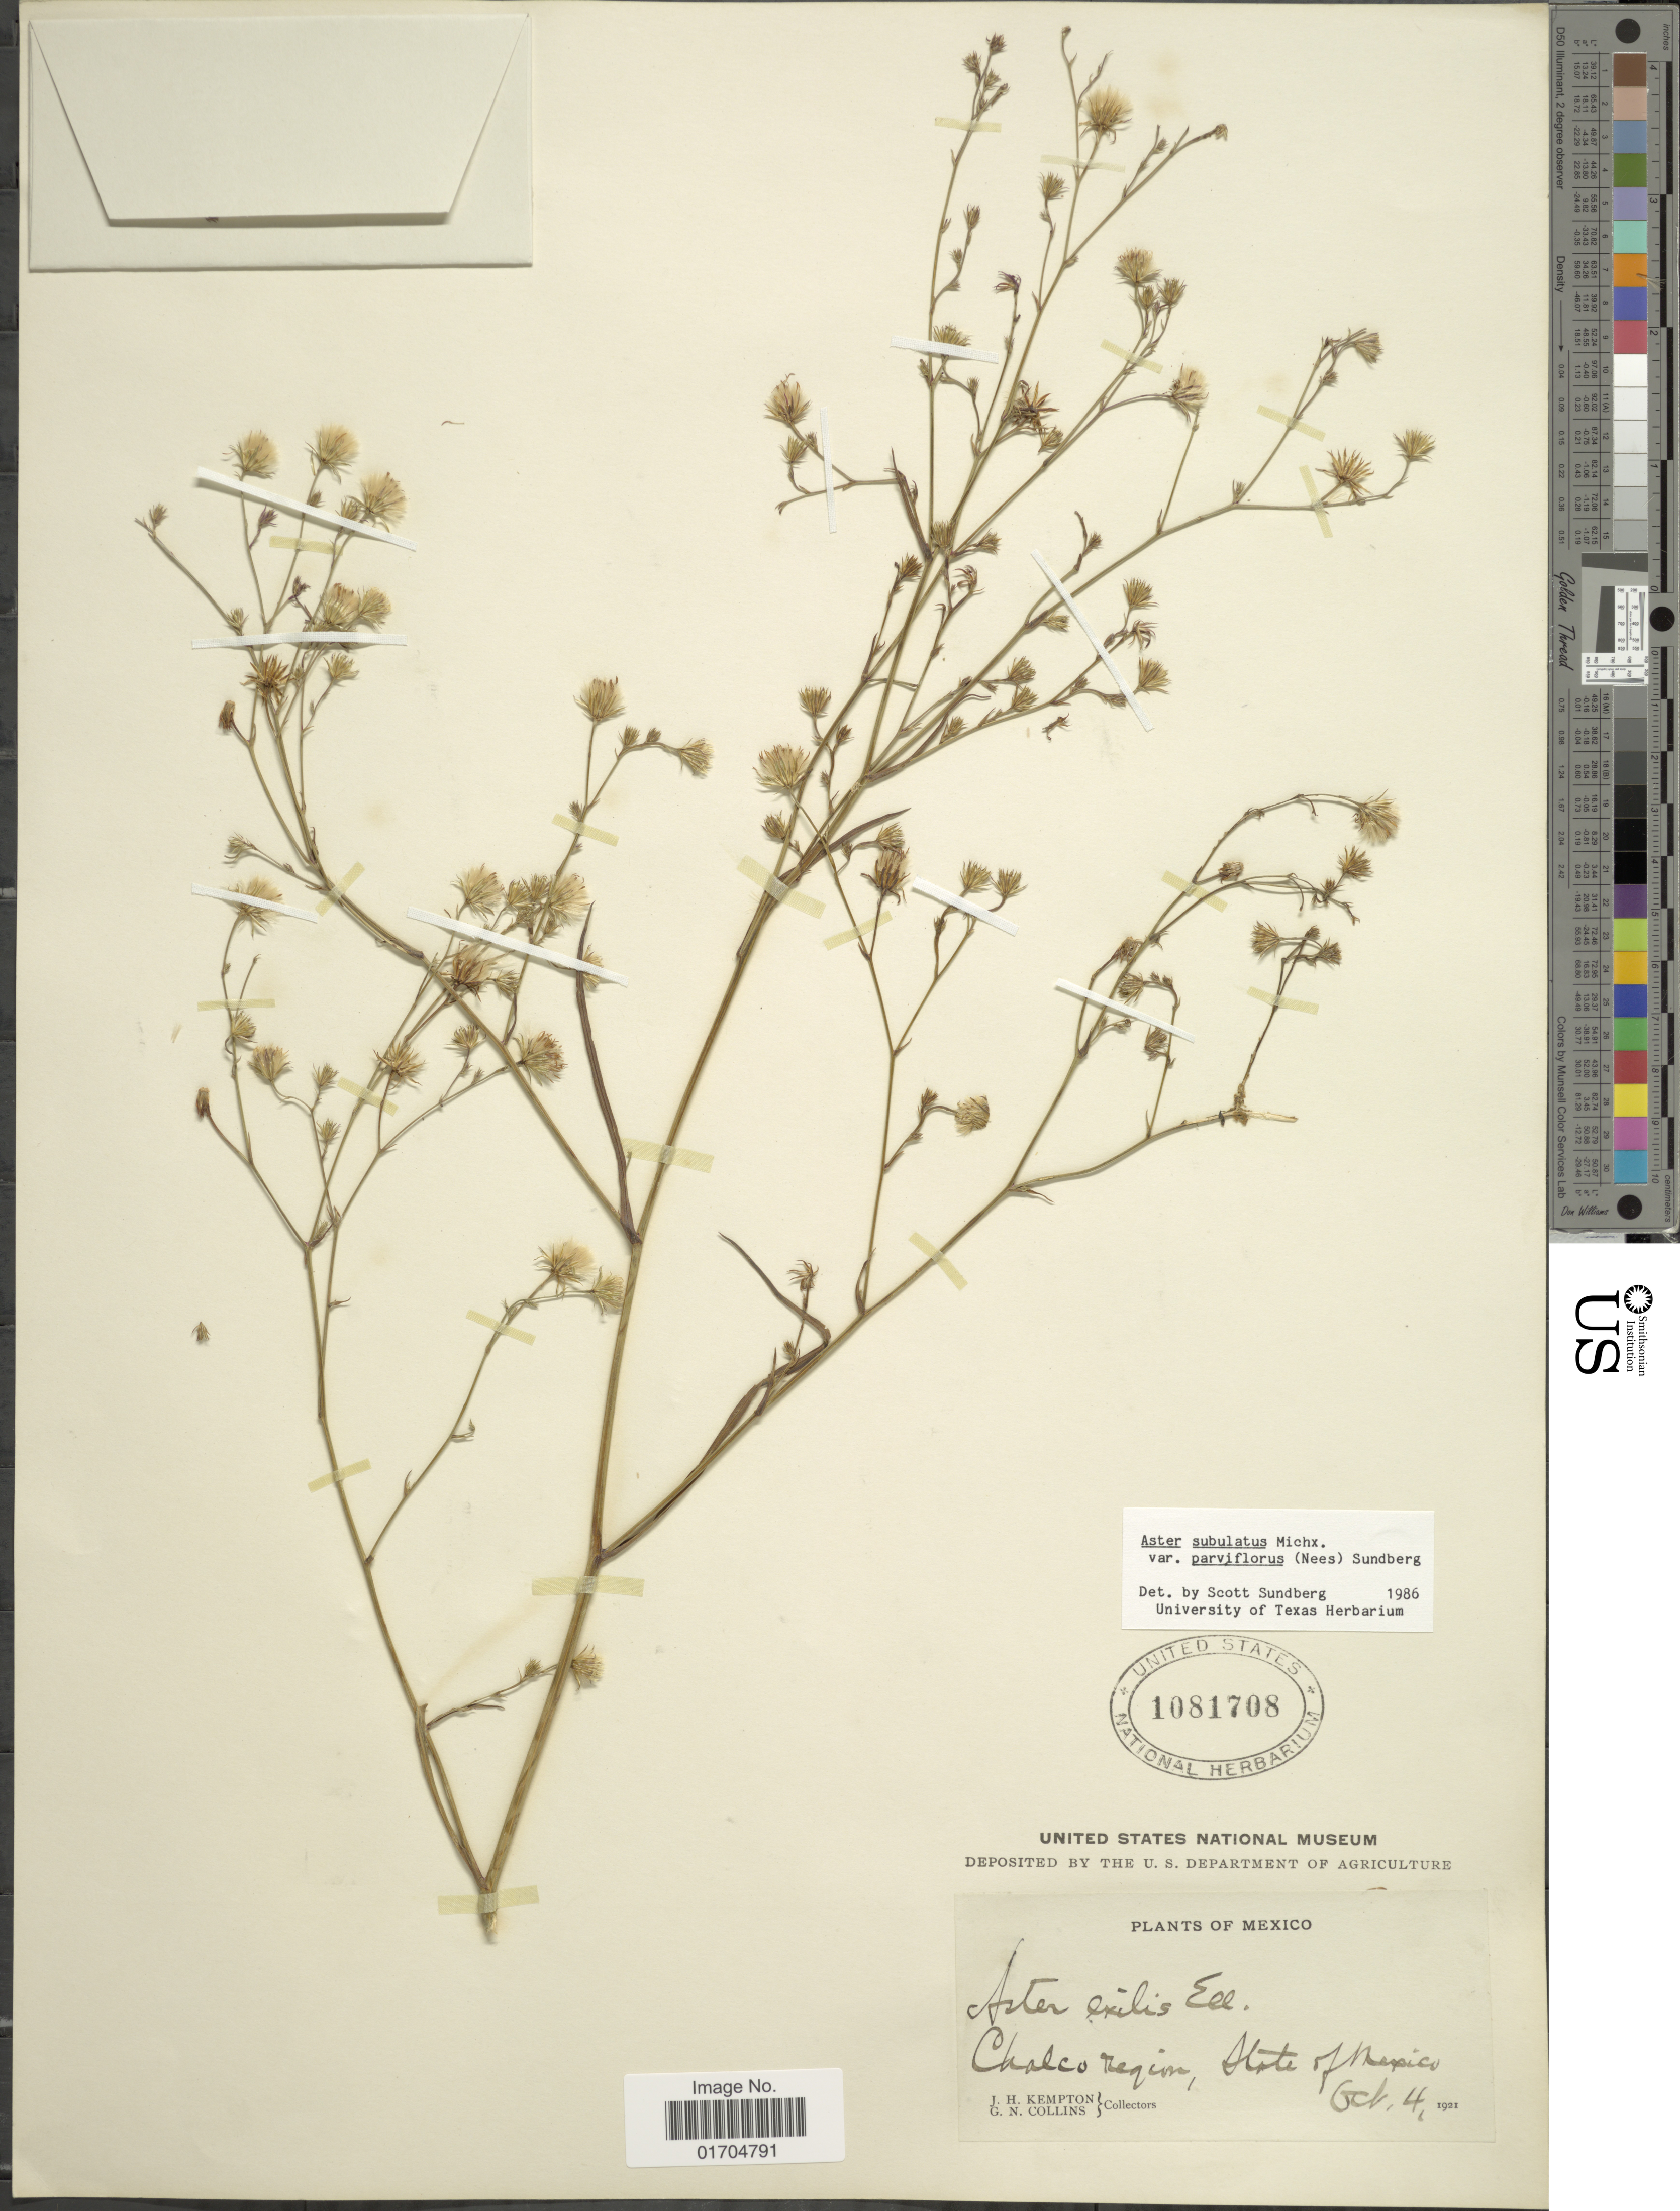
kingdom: Plantae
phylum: Tracheophyta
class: Magnoliopsida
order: Asterales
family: Asteraceae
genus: Symphyotrichum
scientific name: Symphyotrichum subulatum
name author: (Michx.) G.L. Nesom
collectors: J. H. Kempton & G. Collins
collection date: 1921-10-04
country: Mexico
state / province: México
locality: Chalco region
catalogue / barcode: US 1081708